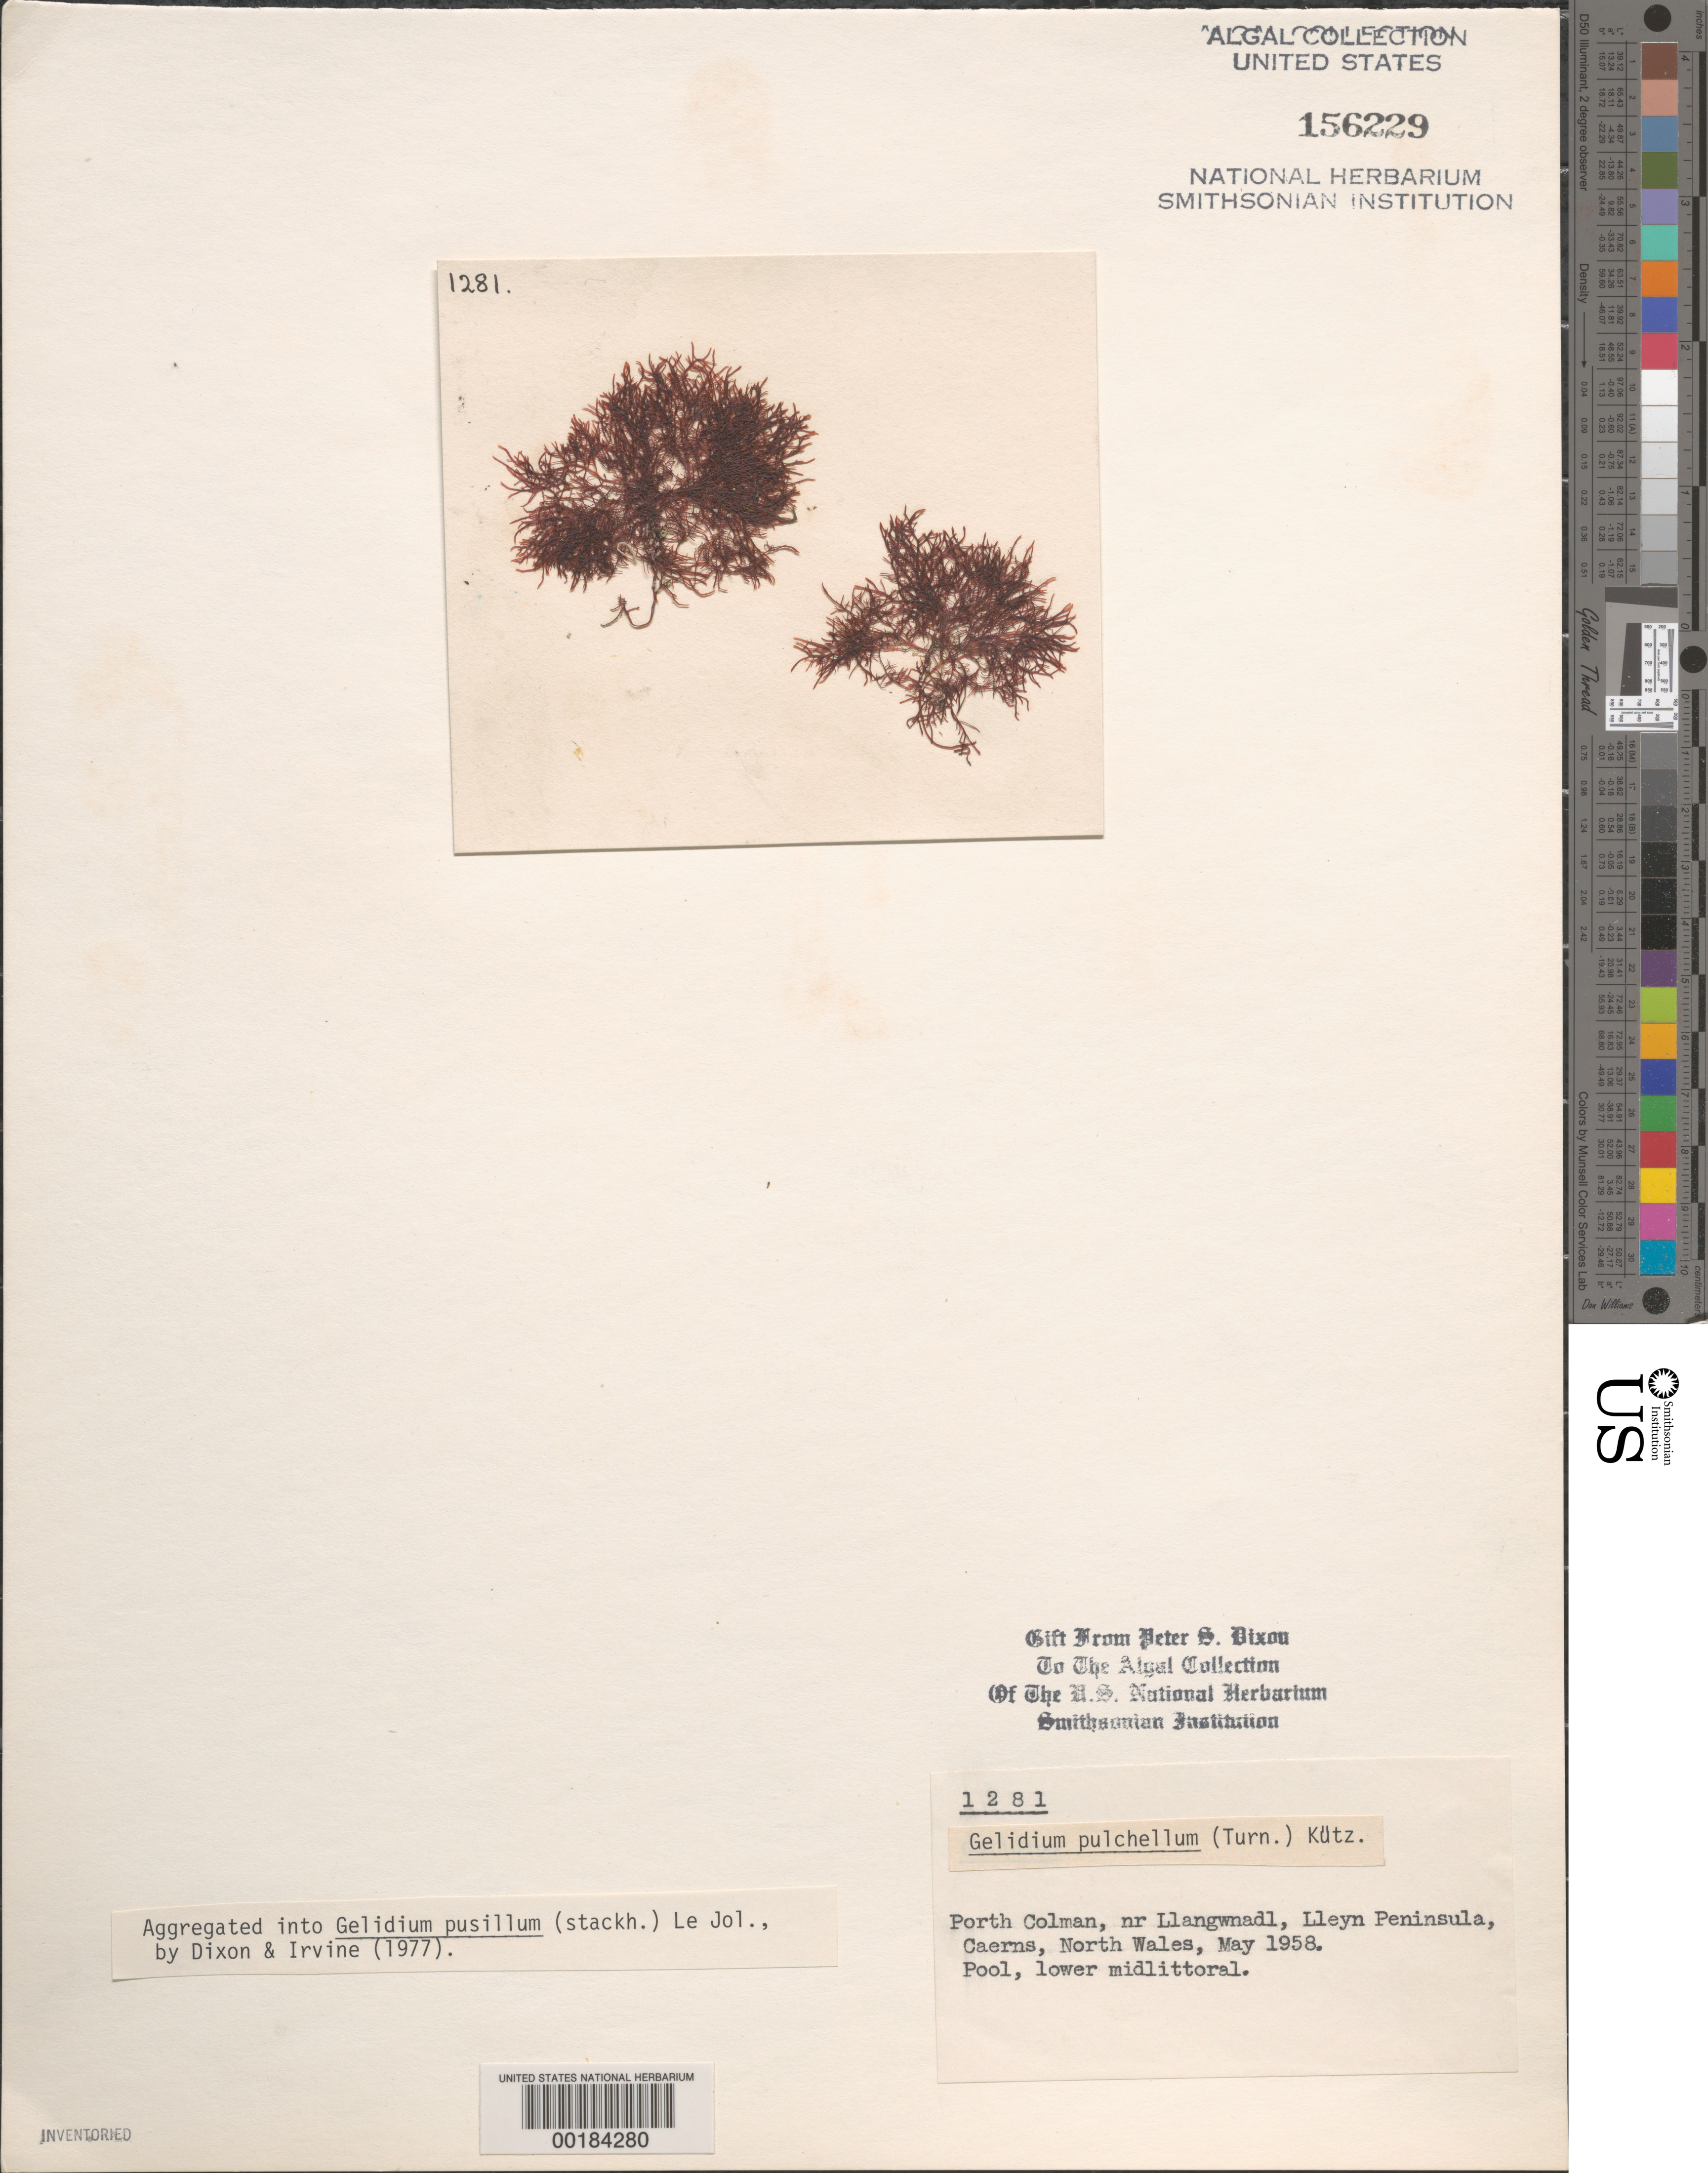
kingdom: Plantae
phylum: Rhodophyta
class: Florideophyceae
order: Gelidiales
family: Gelidiaceae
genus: Gelidium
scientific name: Gelidium pusillum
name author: (Stackh.) Le Jol.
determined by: Dixon, P. S.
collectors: P. S. Dixon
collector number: PSD 1281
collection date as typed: May 1958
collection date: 1958-05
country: United Kingdom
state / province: Wales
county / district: Gwynedd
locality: Porth Colman, near Llangwnadl, Lleyn Peninsula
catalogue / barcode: US 156229